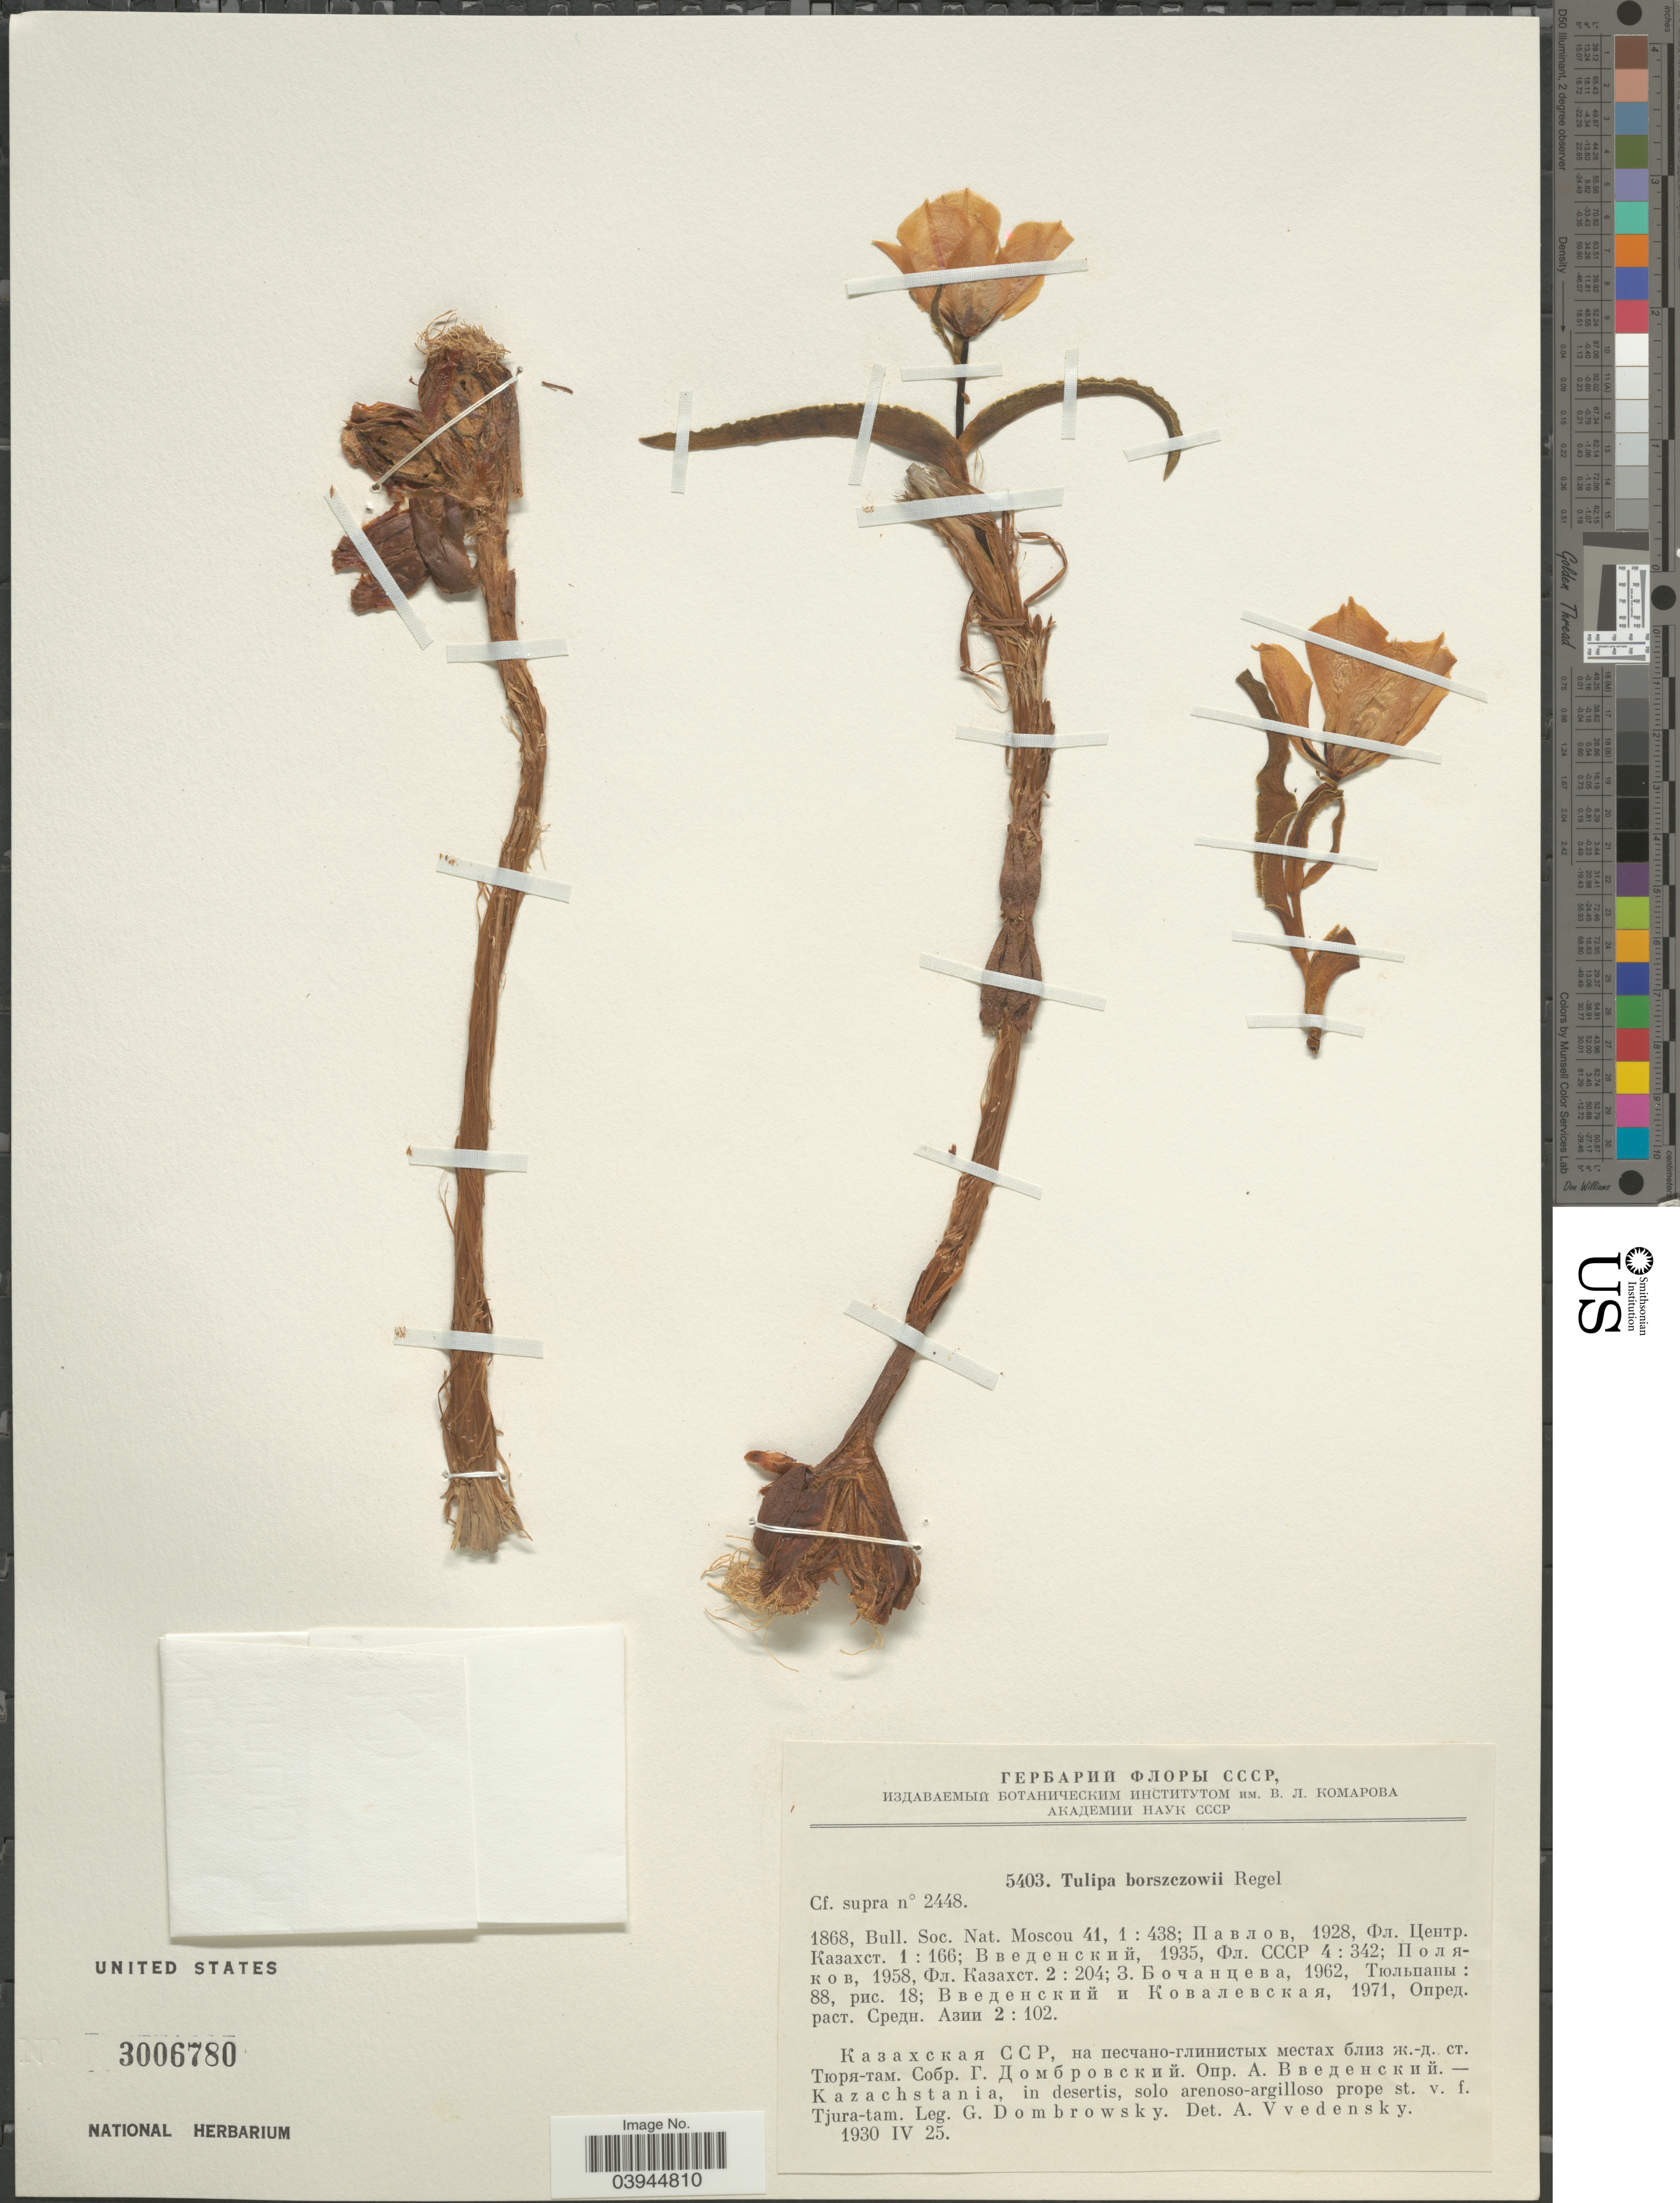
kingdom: Plantae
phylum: Tracheophyta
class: Liliopsida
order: Liliales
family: Liliaceae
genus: Tulipa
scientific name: Tulipa borszczowii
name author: Regel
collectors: G. Dombrowsky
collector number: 5403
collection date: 1930-04-25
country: Kazakhstan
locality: Kazachstania, in desertis, solo arenoso-argilloso prope st. v. f. Tjura-tam.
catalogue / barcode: US 3006780